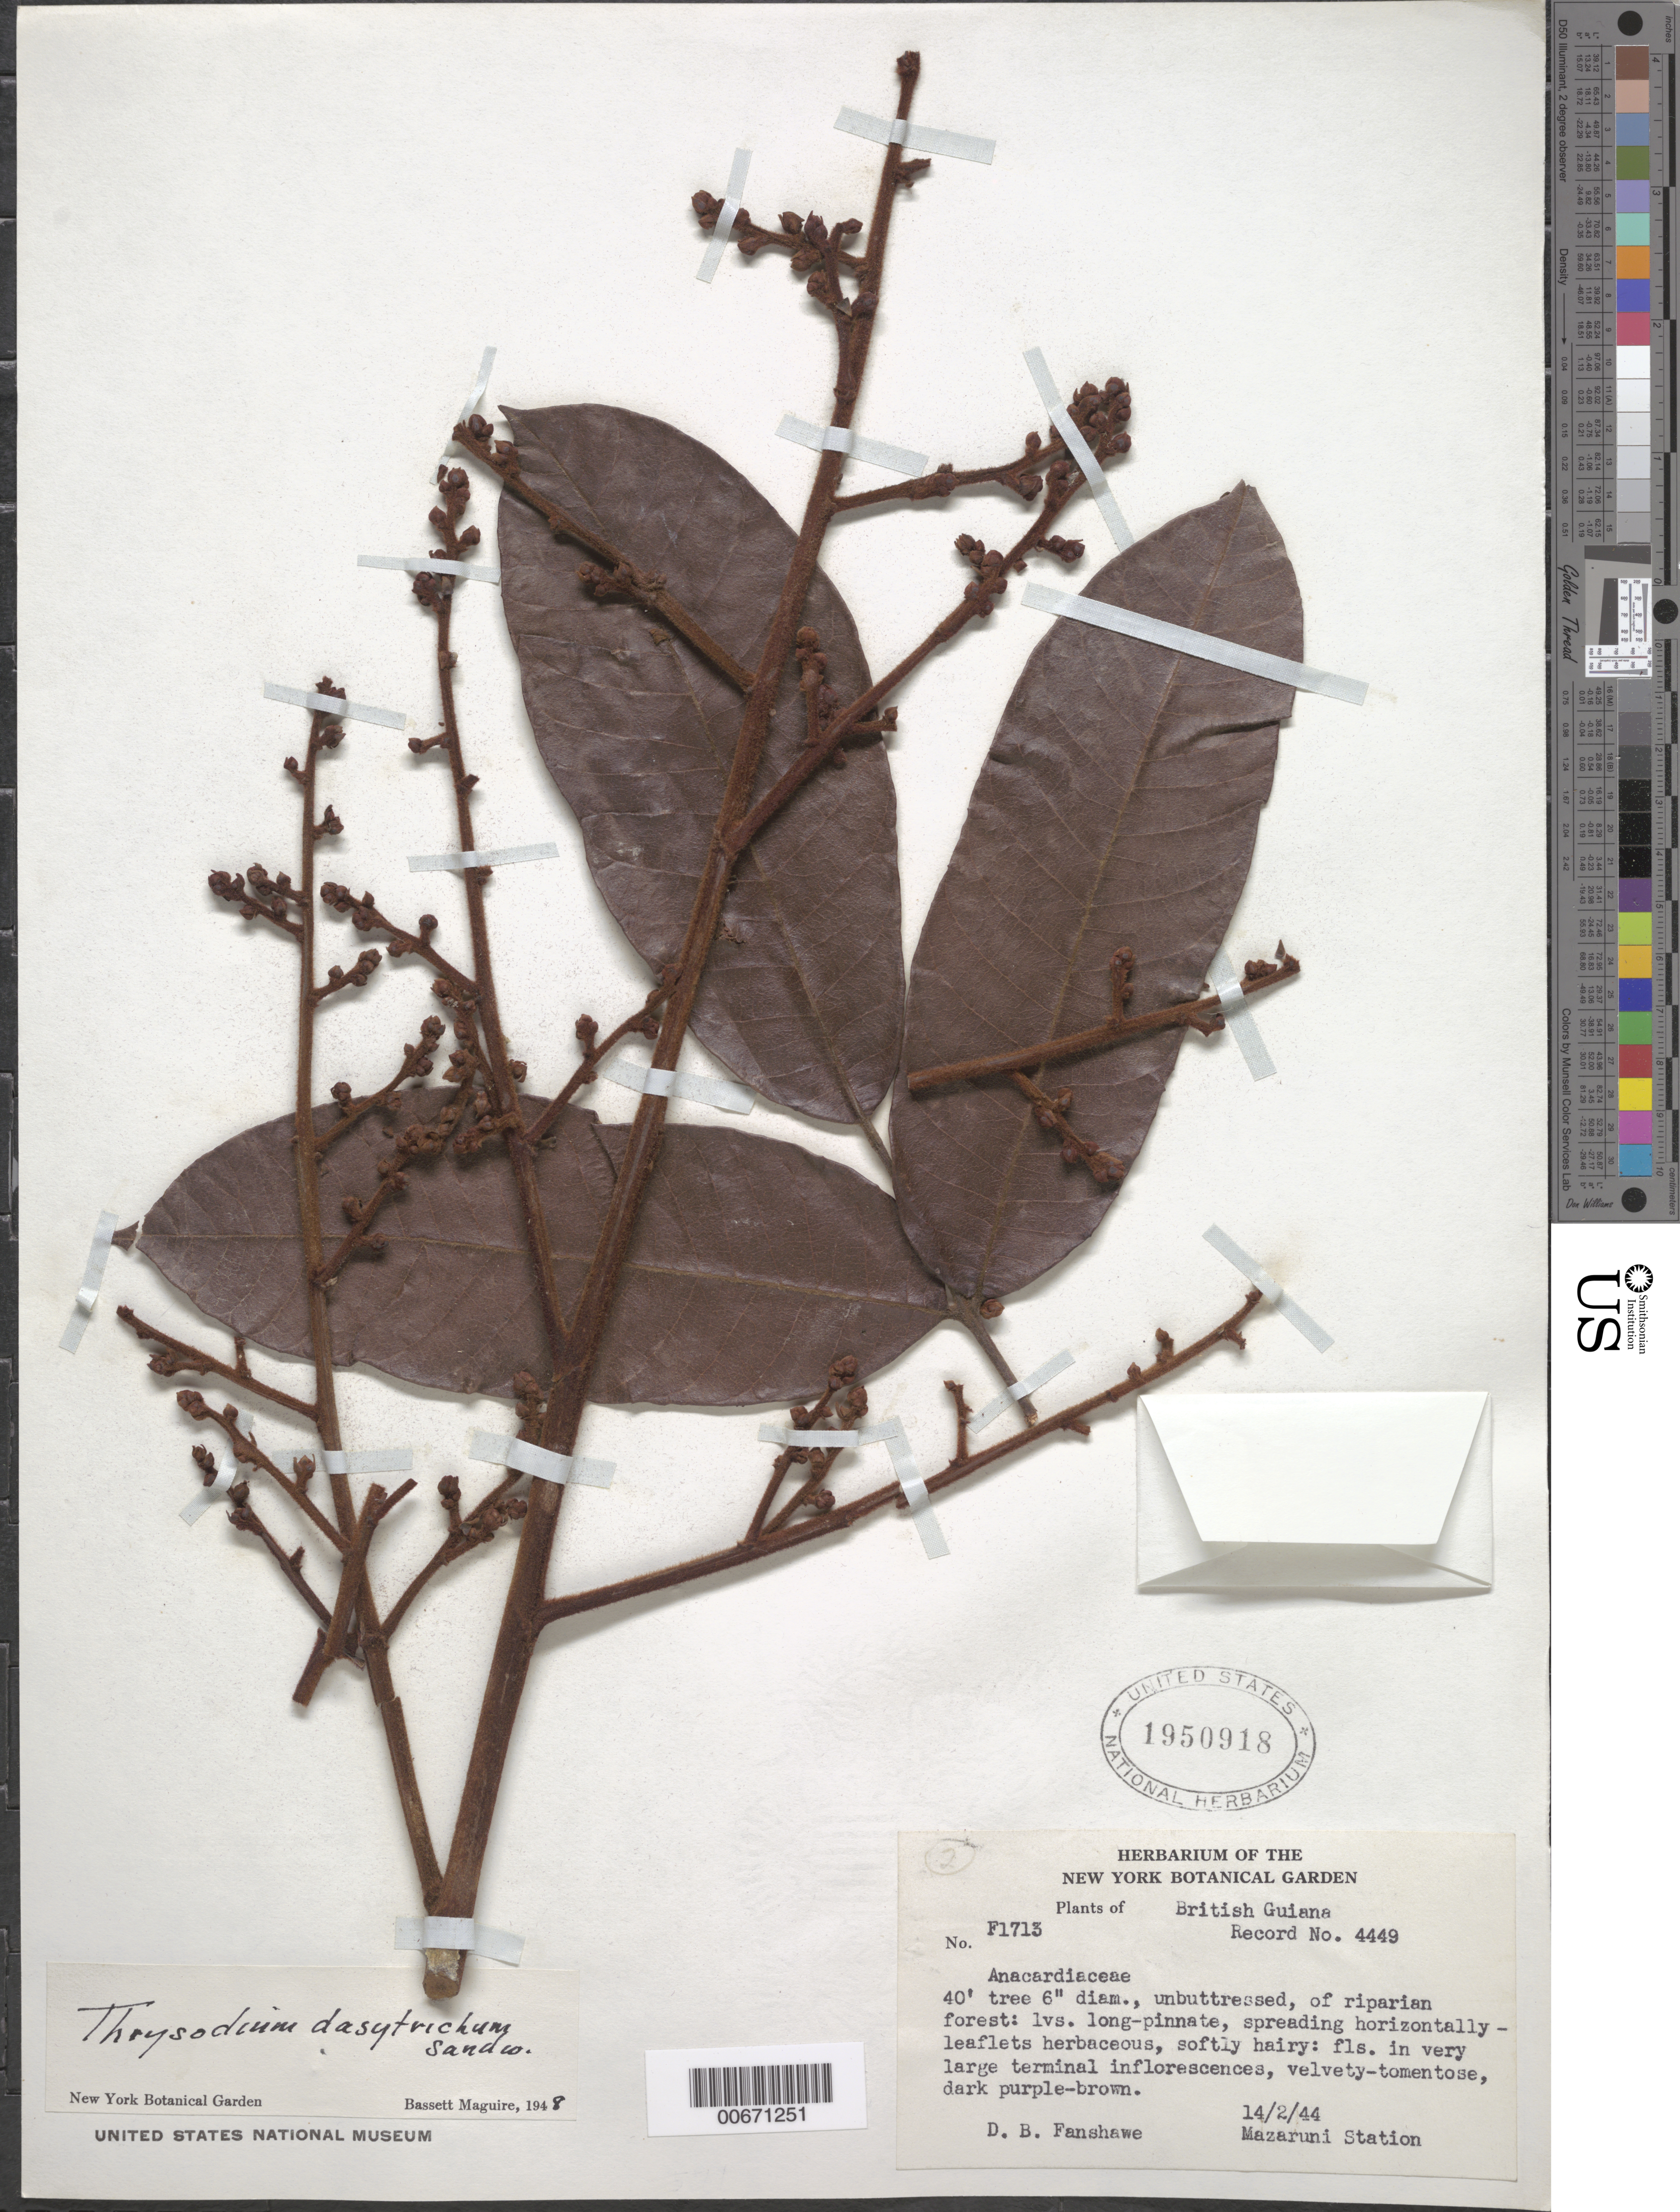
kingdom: Plantae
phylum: Tracheophyta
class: Magnoliopsida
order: Sapindales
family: Anacardiaceae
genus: Thyrsodium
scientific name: Thyrsodium dasytrichum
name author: Sandwith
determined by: Maguire, Bassett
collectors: D. B. Fanshawe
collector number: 4449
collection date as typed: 14-Oct-44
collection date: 1944-10-14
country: Guyana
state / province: Cuyuni-Mazaruni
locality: Mazaruni Station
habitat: Riparian forest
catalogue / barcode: US 1950918